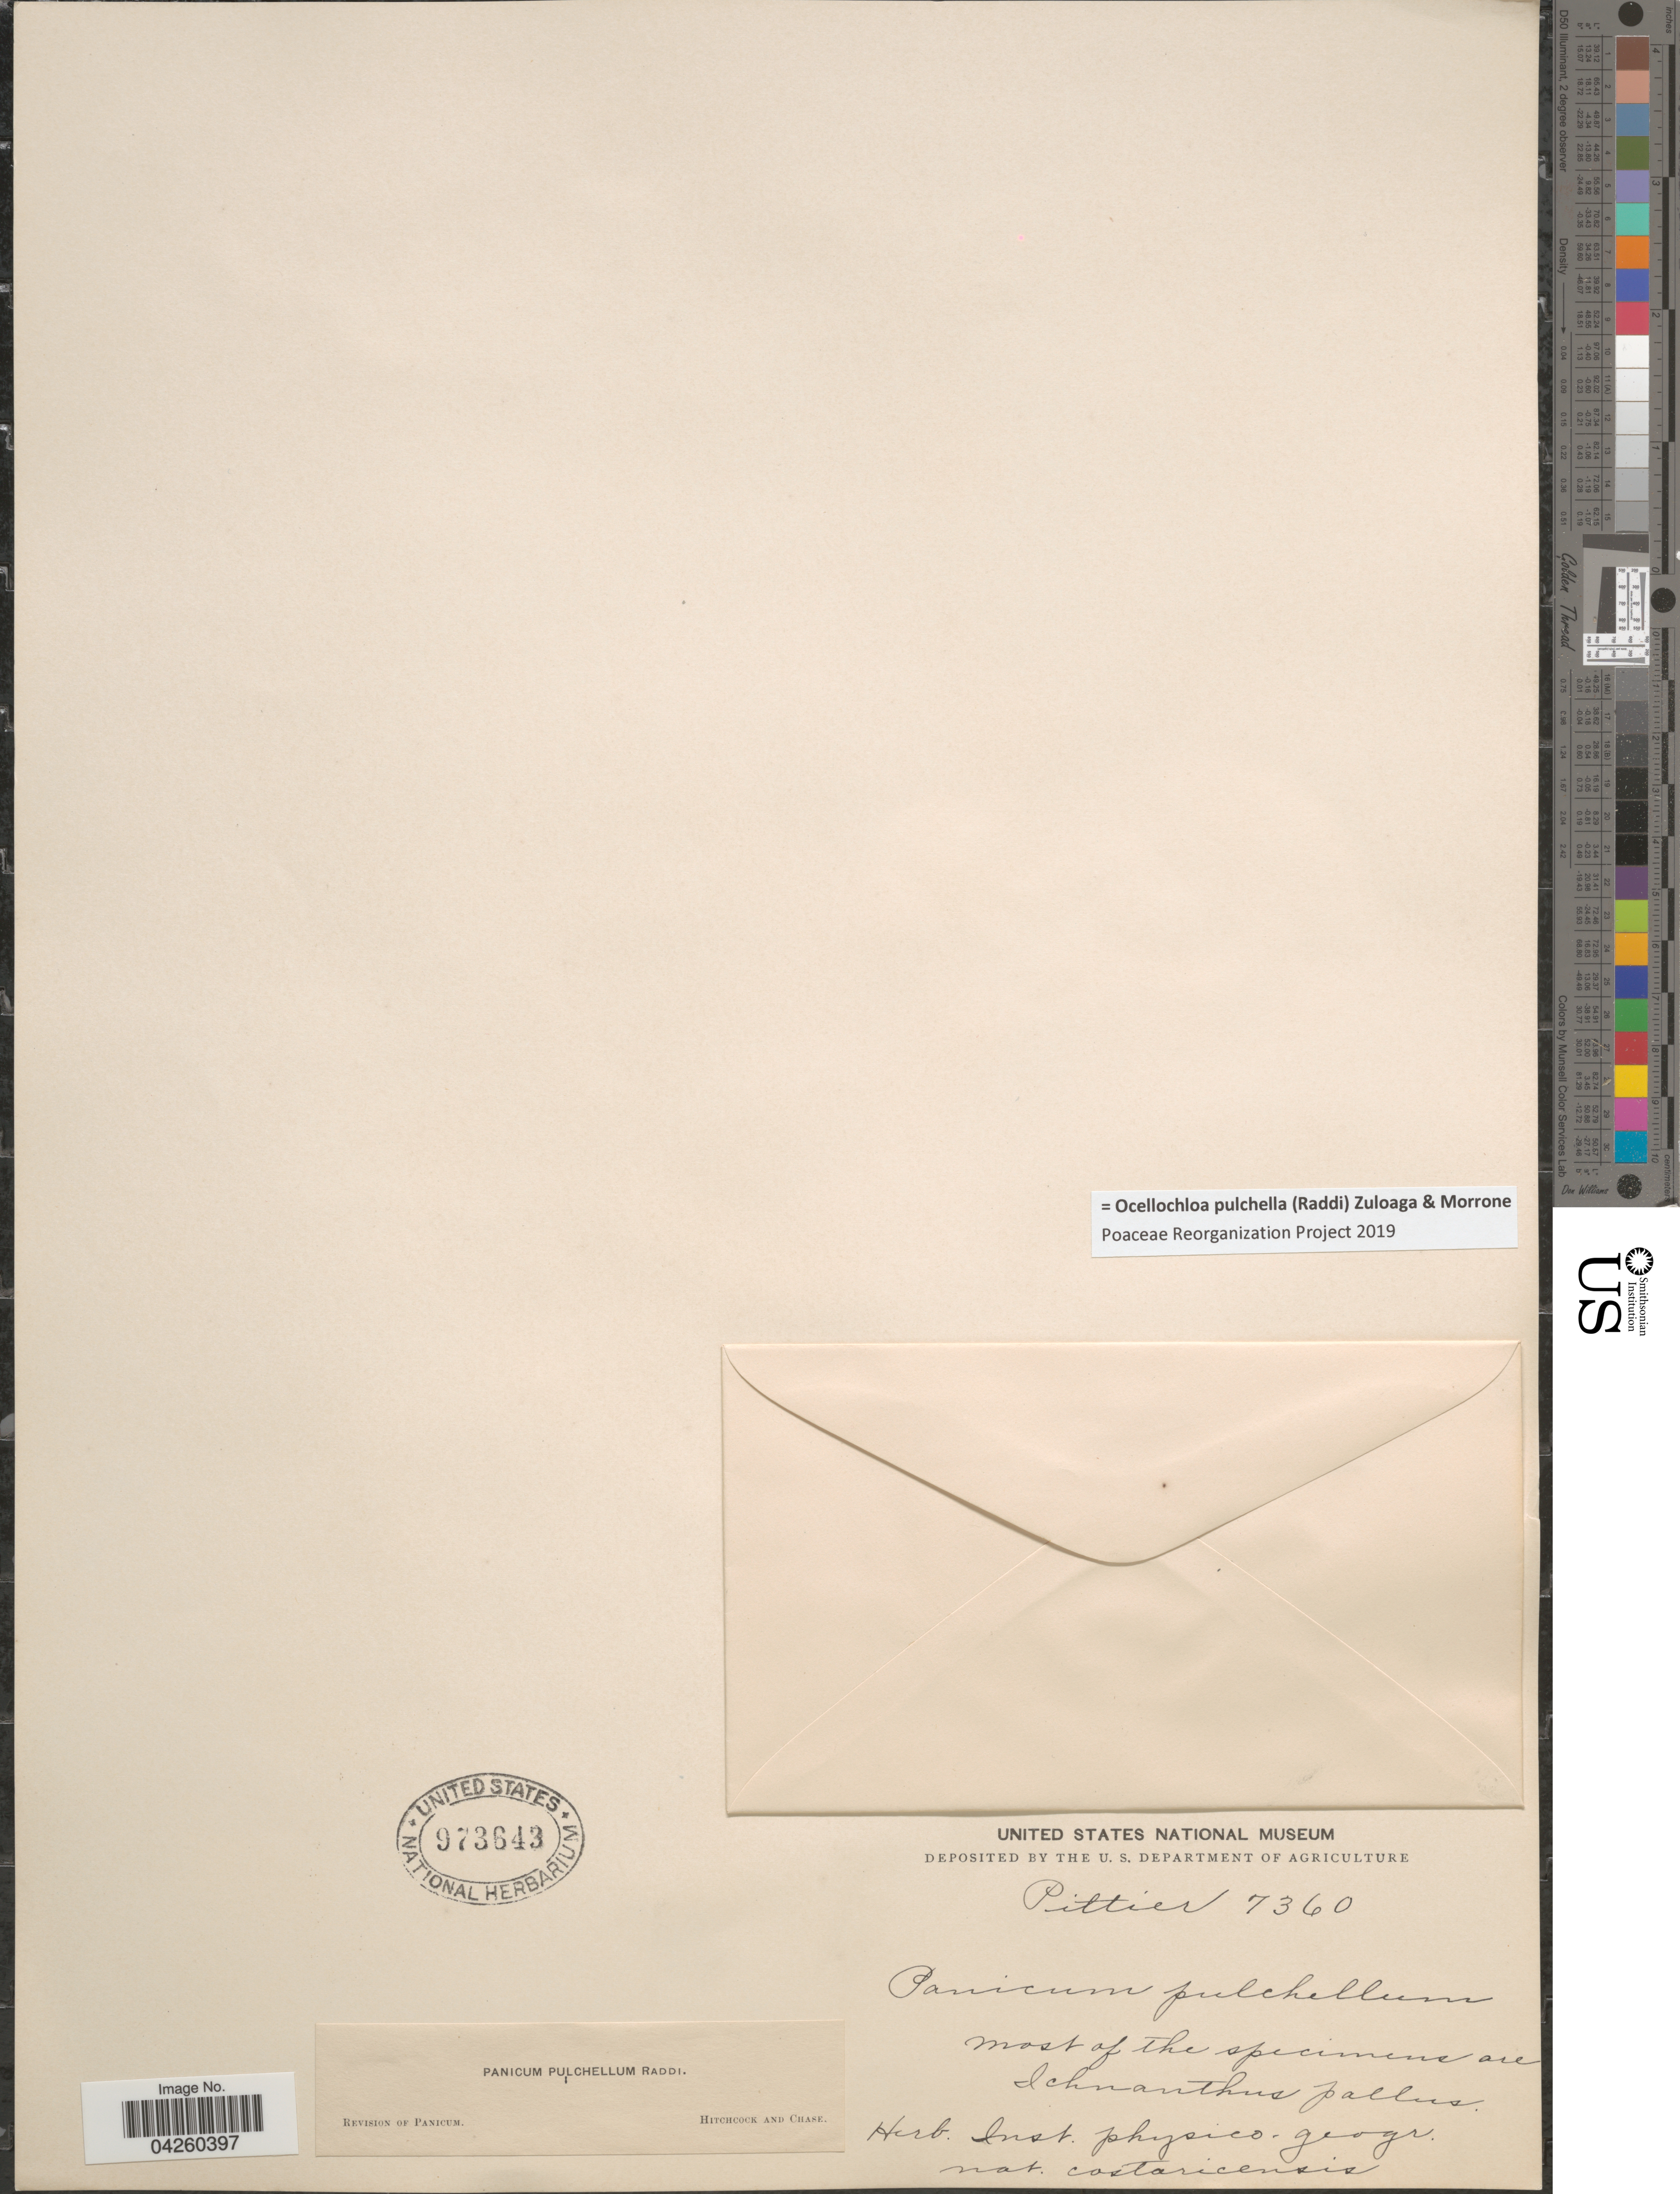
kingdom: Plantae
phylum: Tracheophyta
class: Liliopsida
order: Poales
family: Poaceae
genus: Ocellochloa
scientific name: Ocellochloa pulchella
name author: (Raddi) Zuloaga & Morrone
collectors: Pittier, --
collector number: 7360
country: Costa Rica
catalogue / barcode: US 973643